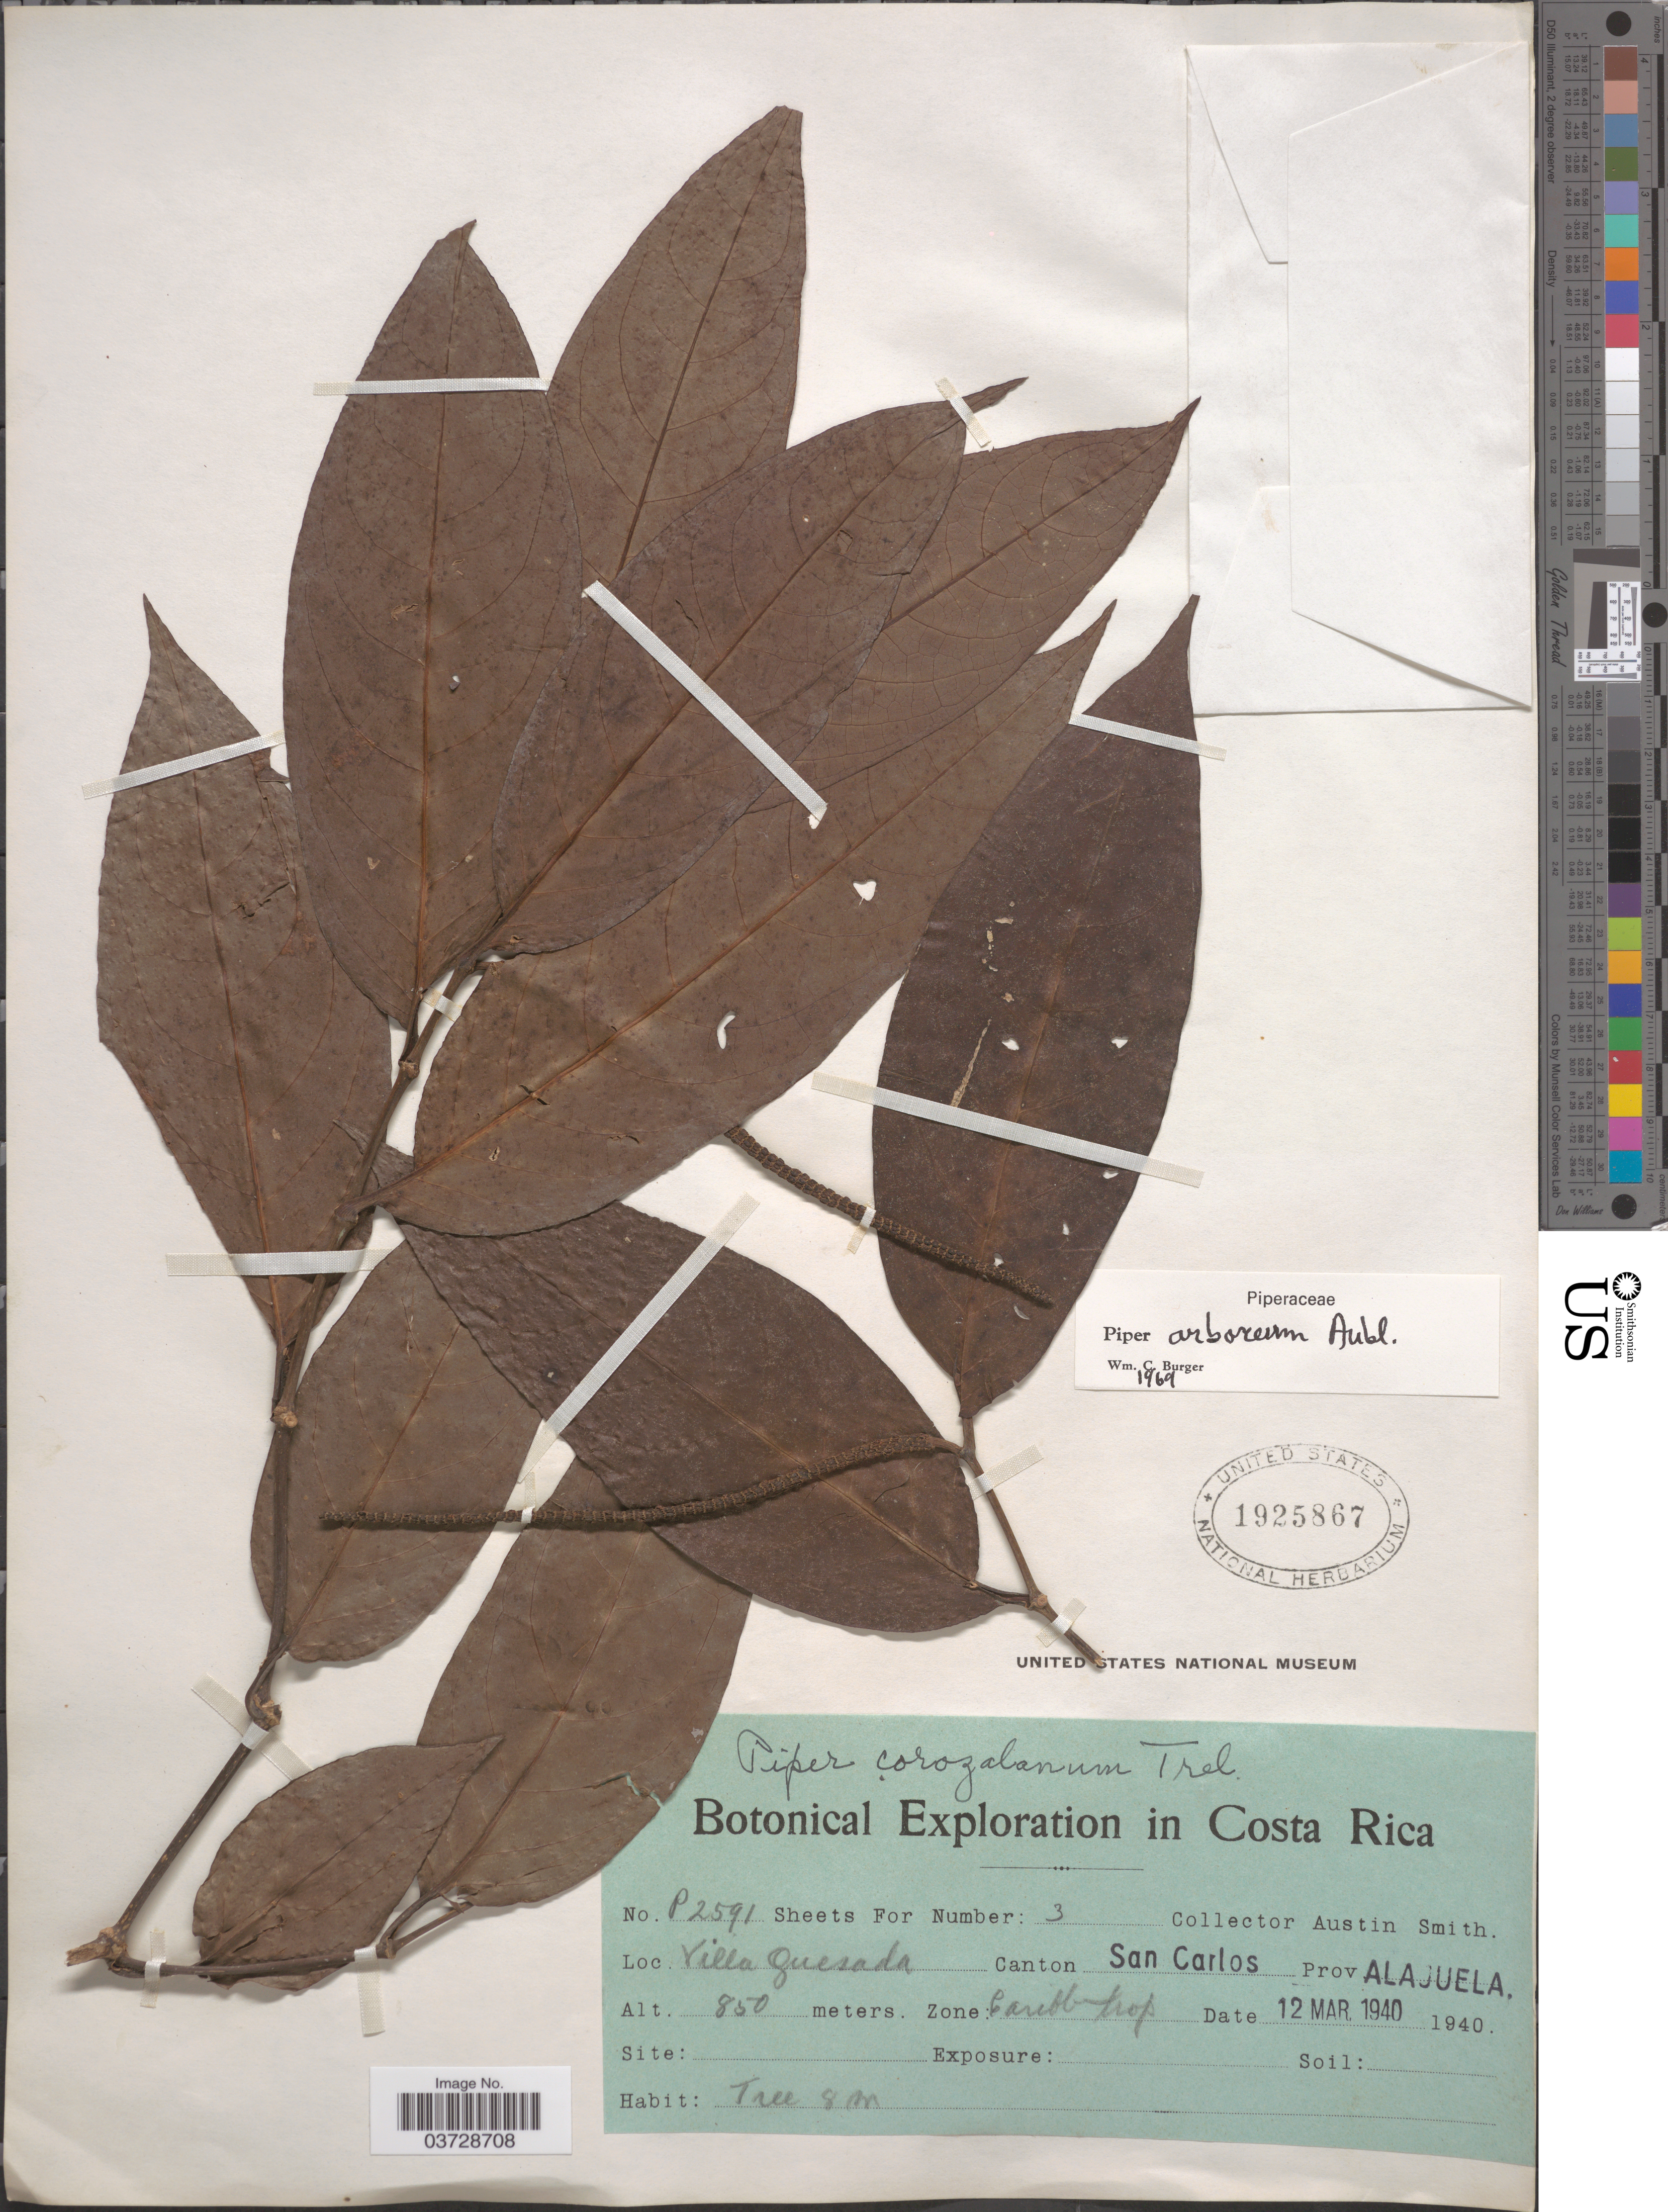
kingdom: Plantae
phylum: Tracheophyta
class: Magnoliopsida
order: Piperales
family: Piperaceae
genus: Piper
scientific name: Piper arboreum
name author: Aubl.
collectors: Aust P. Smith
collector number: P2591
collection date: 1940-03-12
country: Costa Rica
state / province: Alajuela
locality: Villa Quesada. Canton San Carlos.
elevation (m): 850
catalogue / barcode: US 1925867